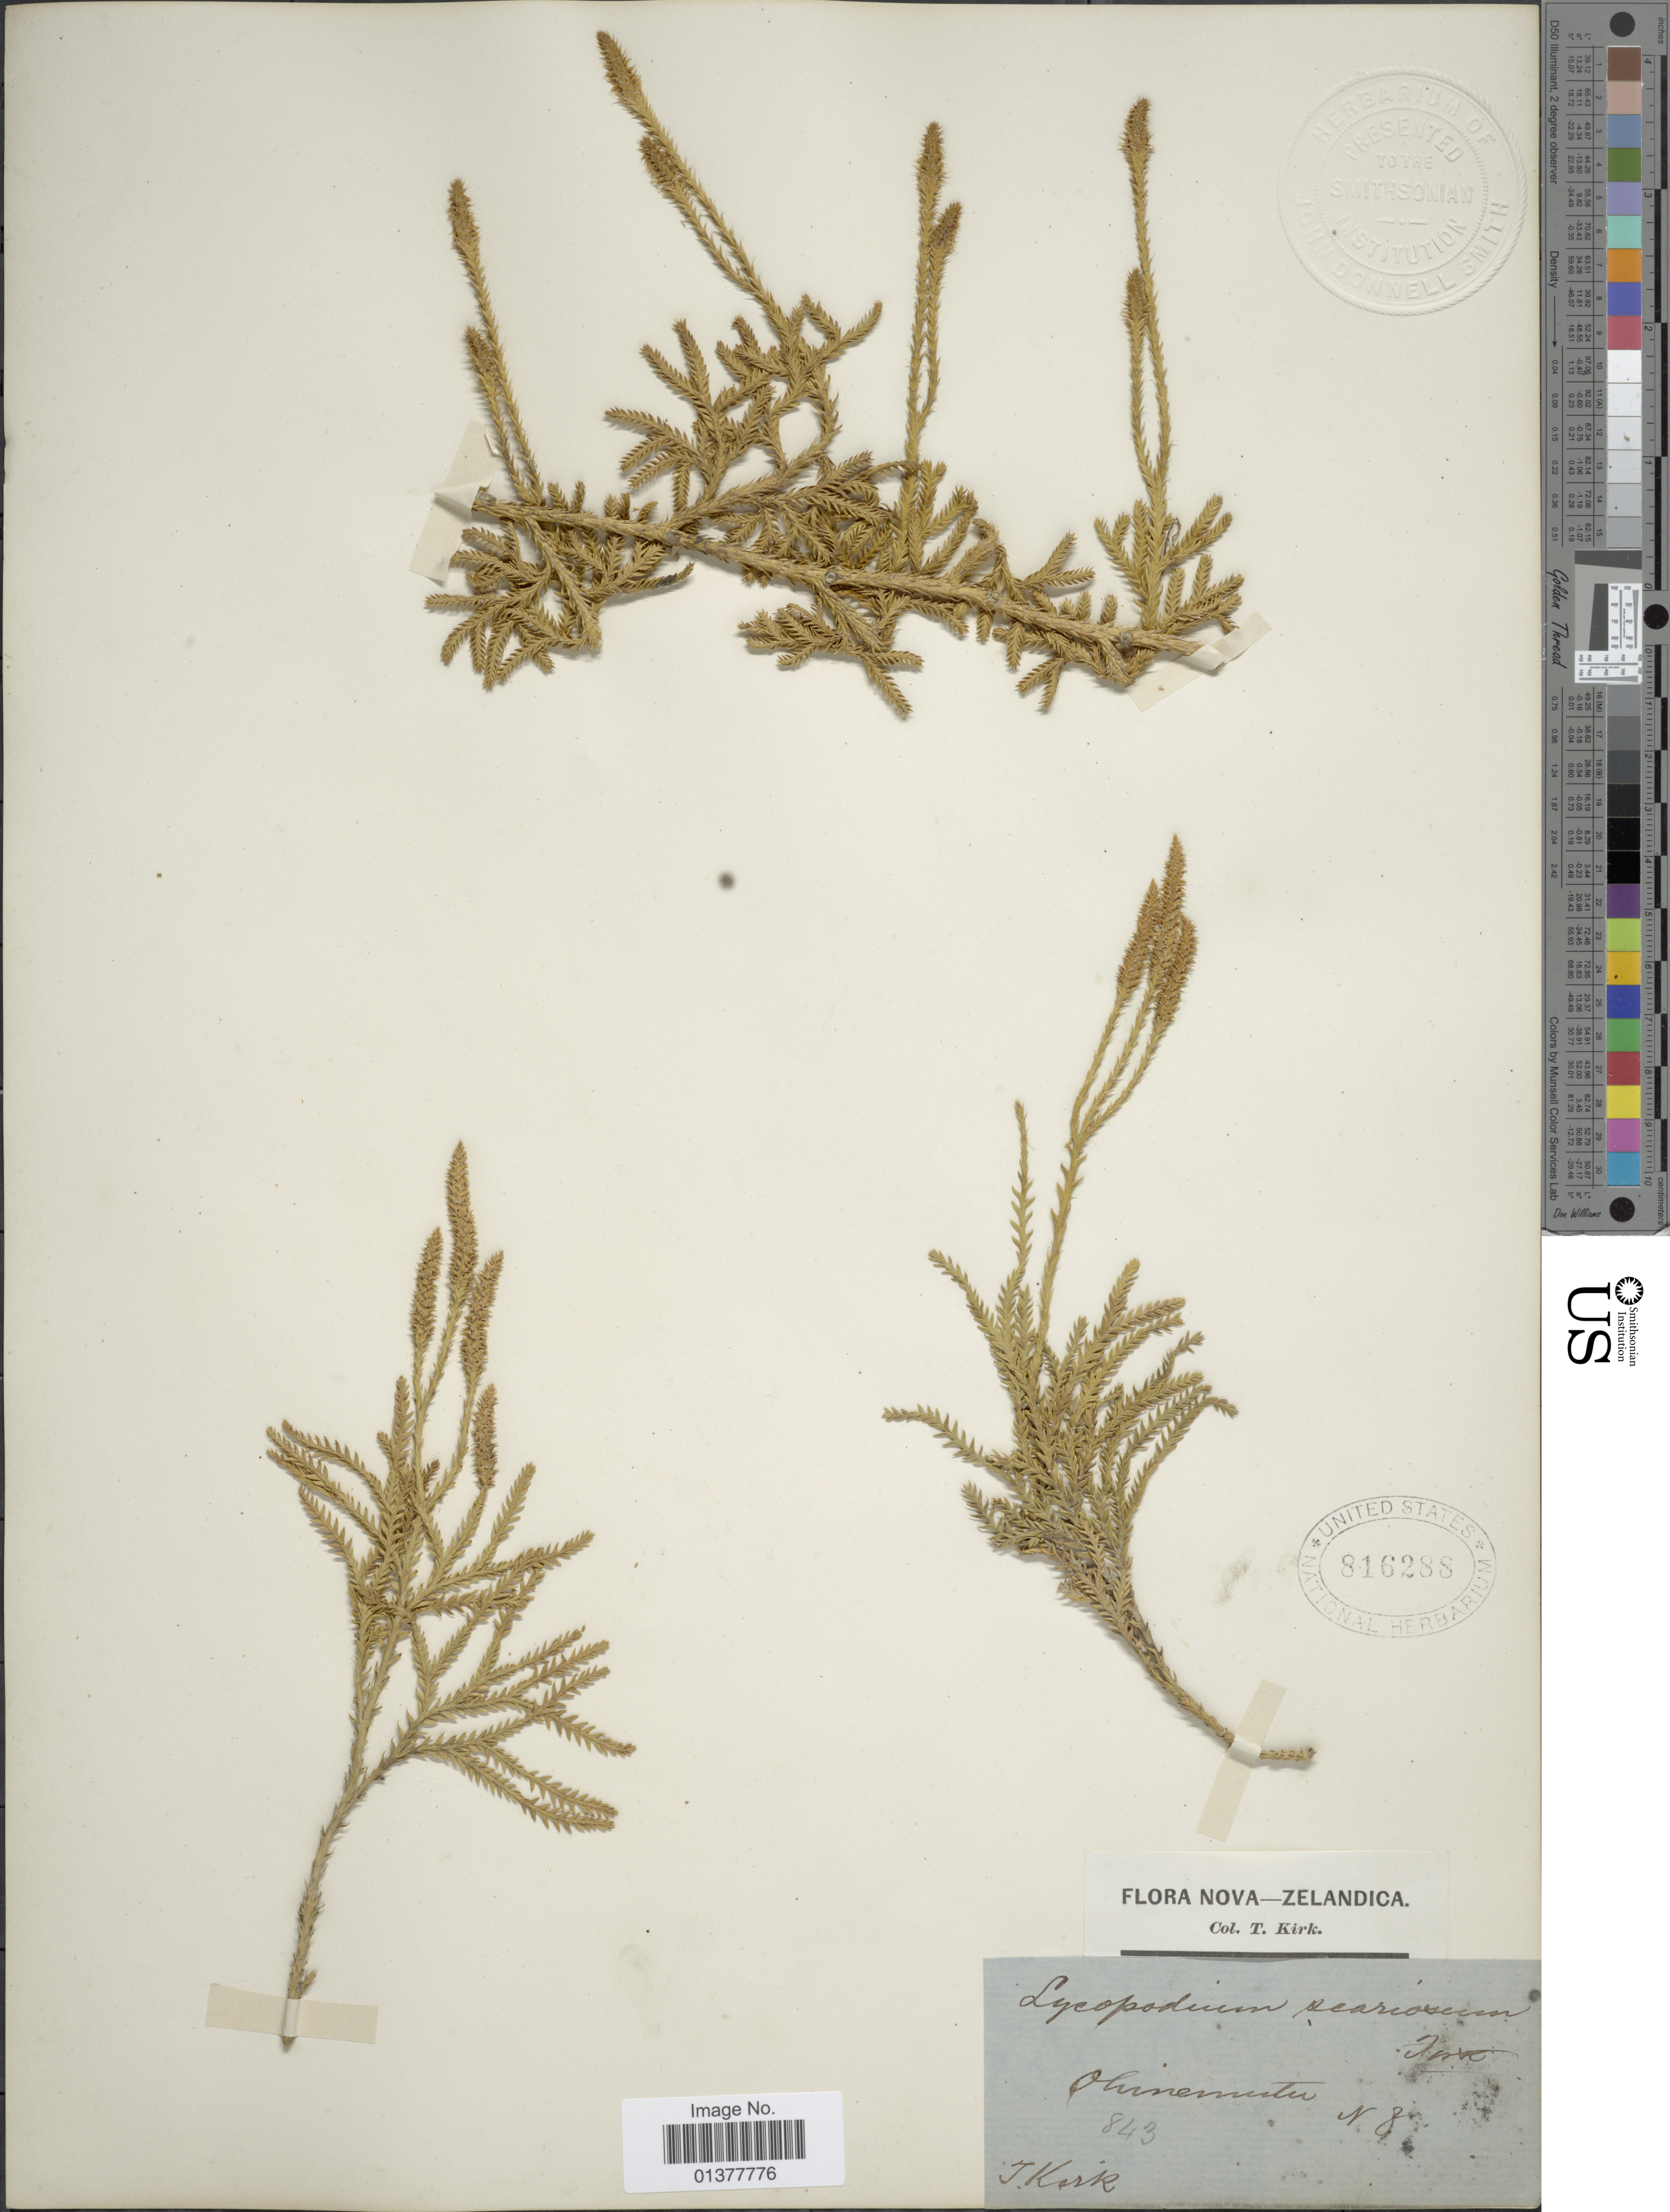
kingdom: Plantae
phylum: Tracheophyta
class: Lycopodiopsida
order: Lycopodiales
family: Lycopodiaceae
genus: Diphasium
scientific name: Diphasium scariosum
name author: (G. Forst.) Rothm.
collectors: T. Kirk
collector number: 843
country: New Zealand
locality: Ohinemutu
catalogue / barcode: US 816288